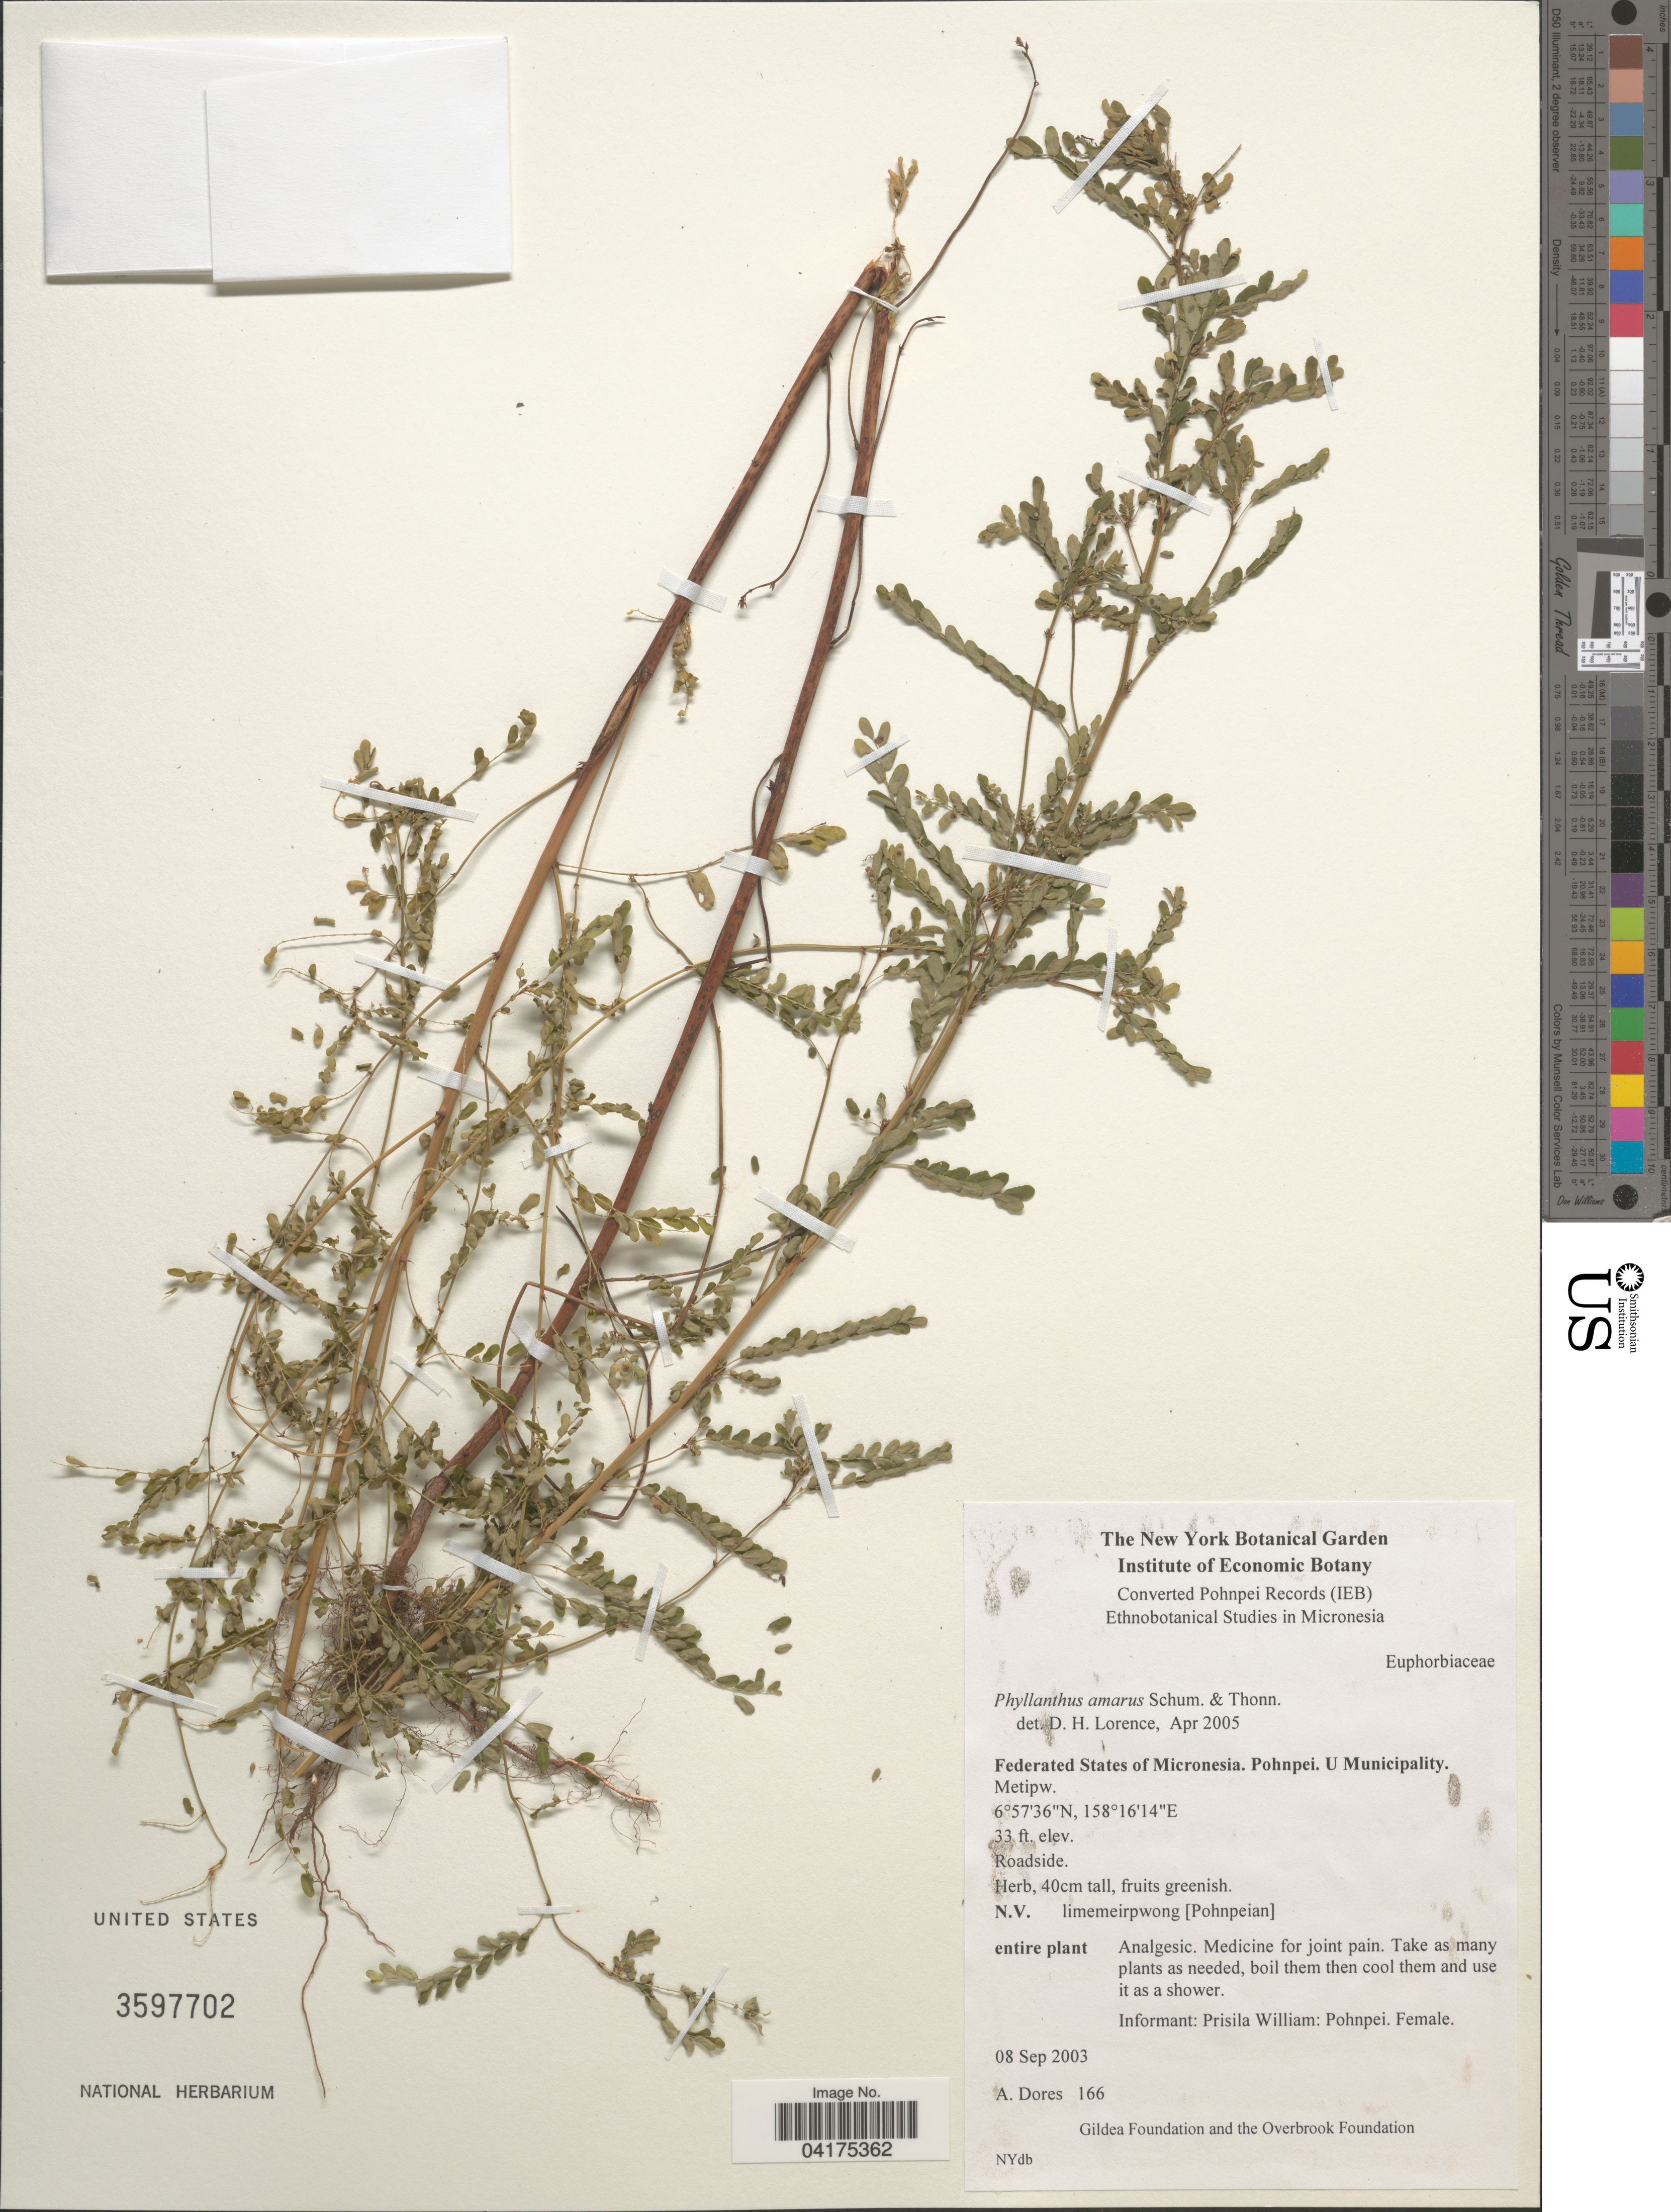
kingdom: Plantae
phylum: Tracheophyta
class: Magnoliopsida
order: Malpighiales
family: Phyllanthaceae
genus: Phyllanthus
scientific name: Phyllanthus amarus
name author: Schumach. & Thonn.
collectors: A. Dores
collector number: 166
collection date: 2003-09-08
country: Micronesia, Federated States of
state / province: Pohnpei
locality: U Municipality. Metipw.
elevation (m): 10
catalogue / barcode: US 3597702